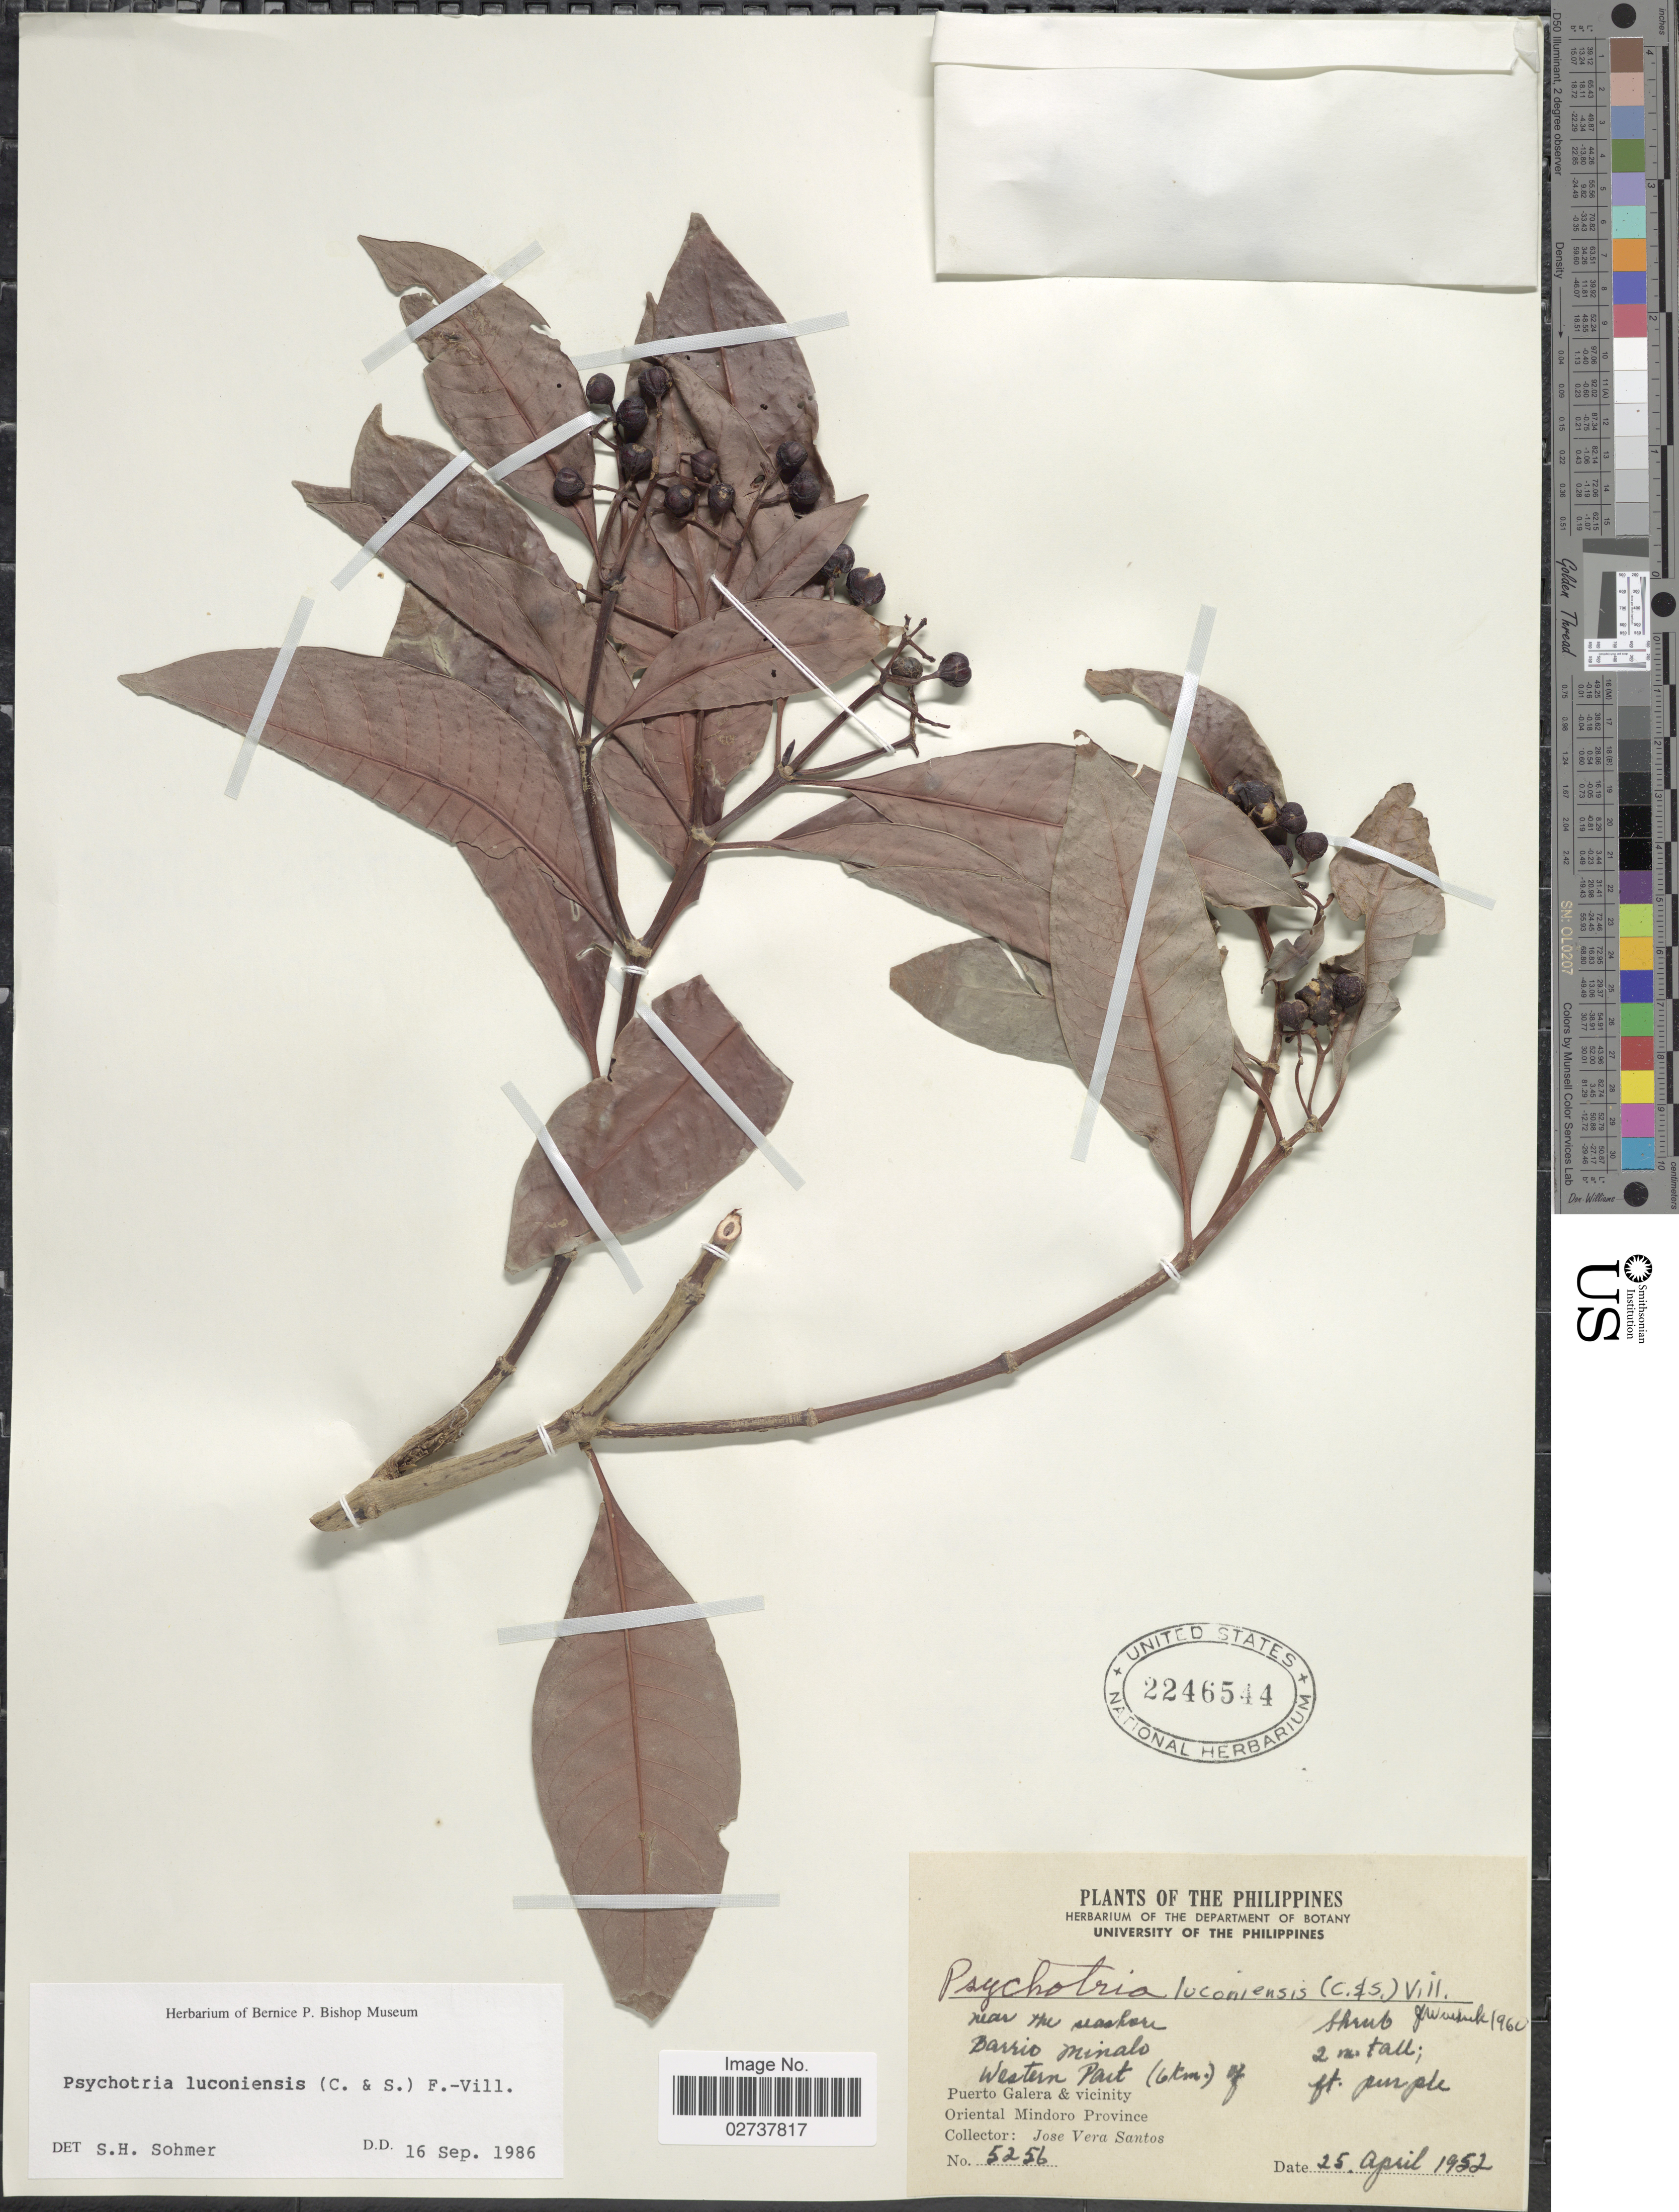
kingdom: Plantae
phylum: Tracheophyta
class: Magnoliopsida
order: Gentianales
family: Rubiaceae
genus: Psychotria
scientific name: Psychotria luzoniensis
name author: (Cham. & Schltdl.) Fern.-Vill.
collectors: J. V. Santos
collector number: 5256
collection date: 1952-04-25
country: Philippines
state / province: Mimaropa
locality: Near the seashore, Barrio Minalo Western Part (6 km.) of Puerto Galera & Vicinity. Oriental Mindoro Province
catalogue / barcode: US 2246544